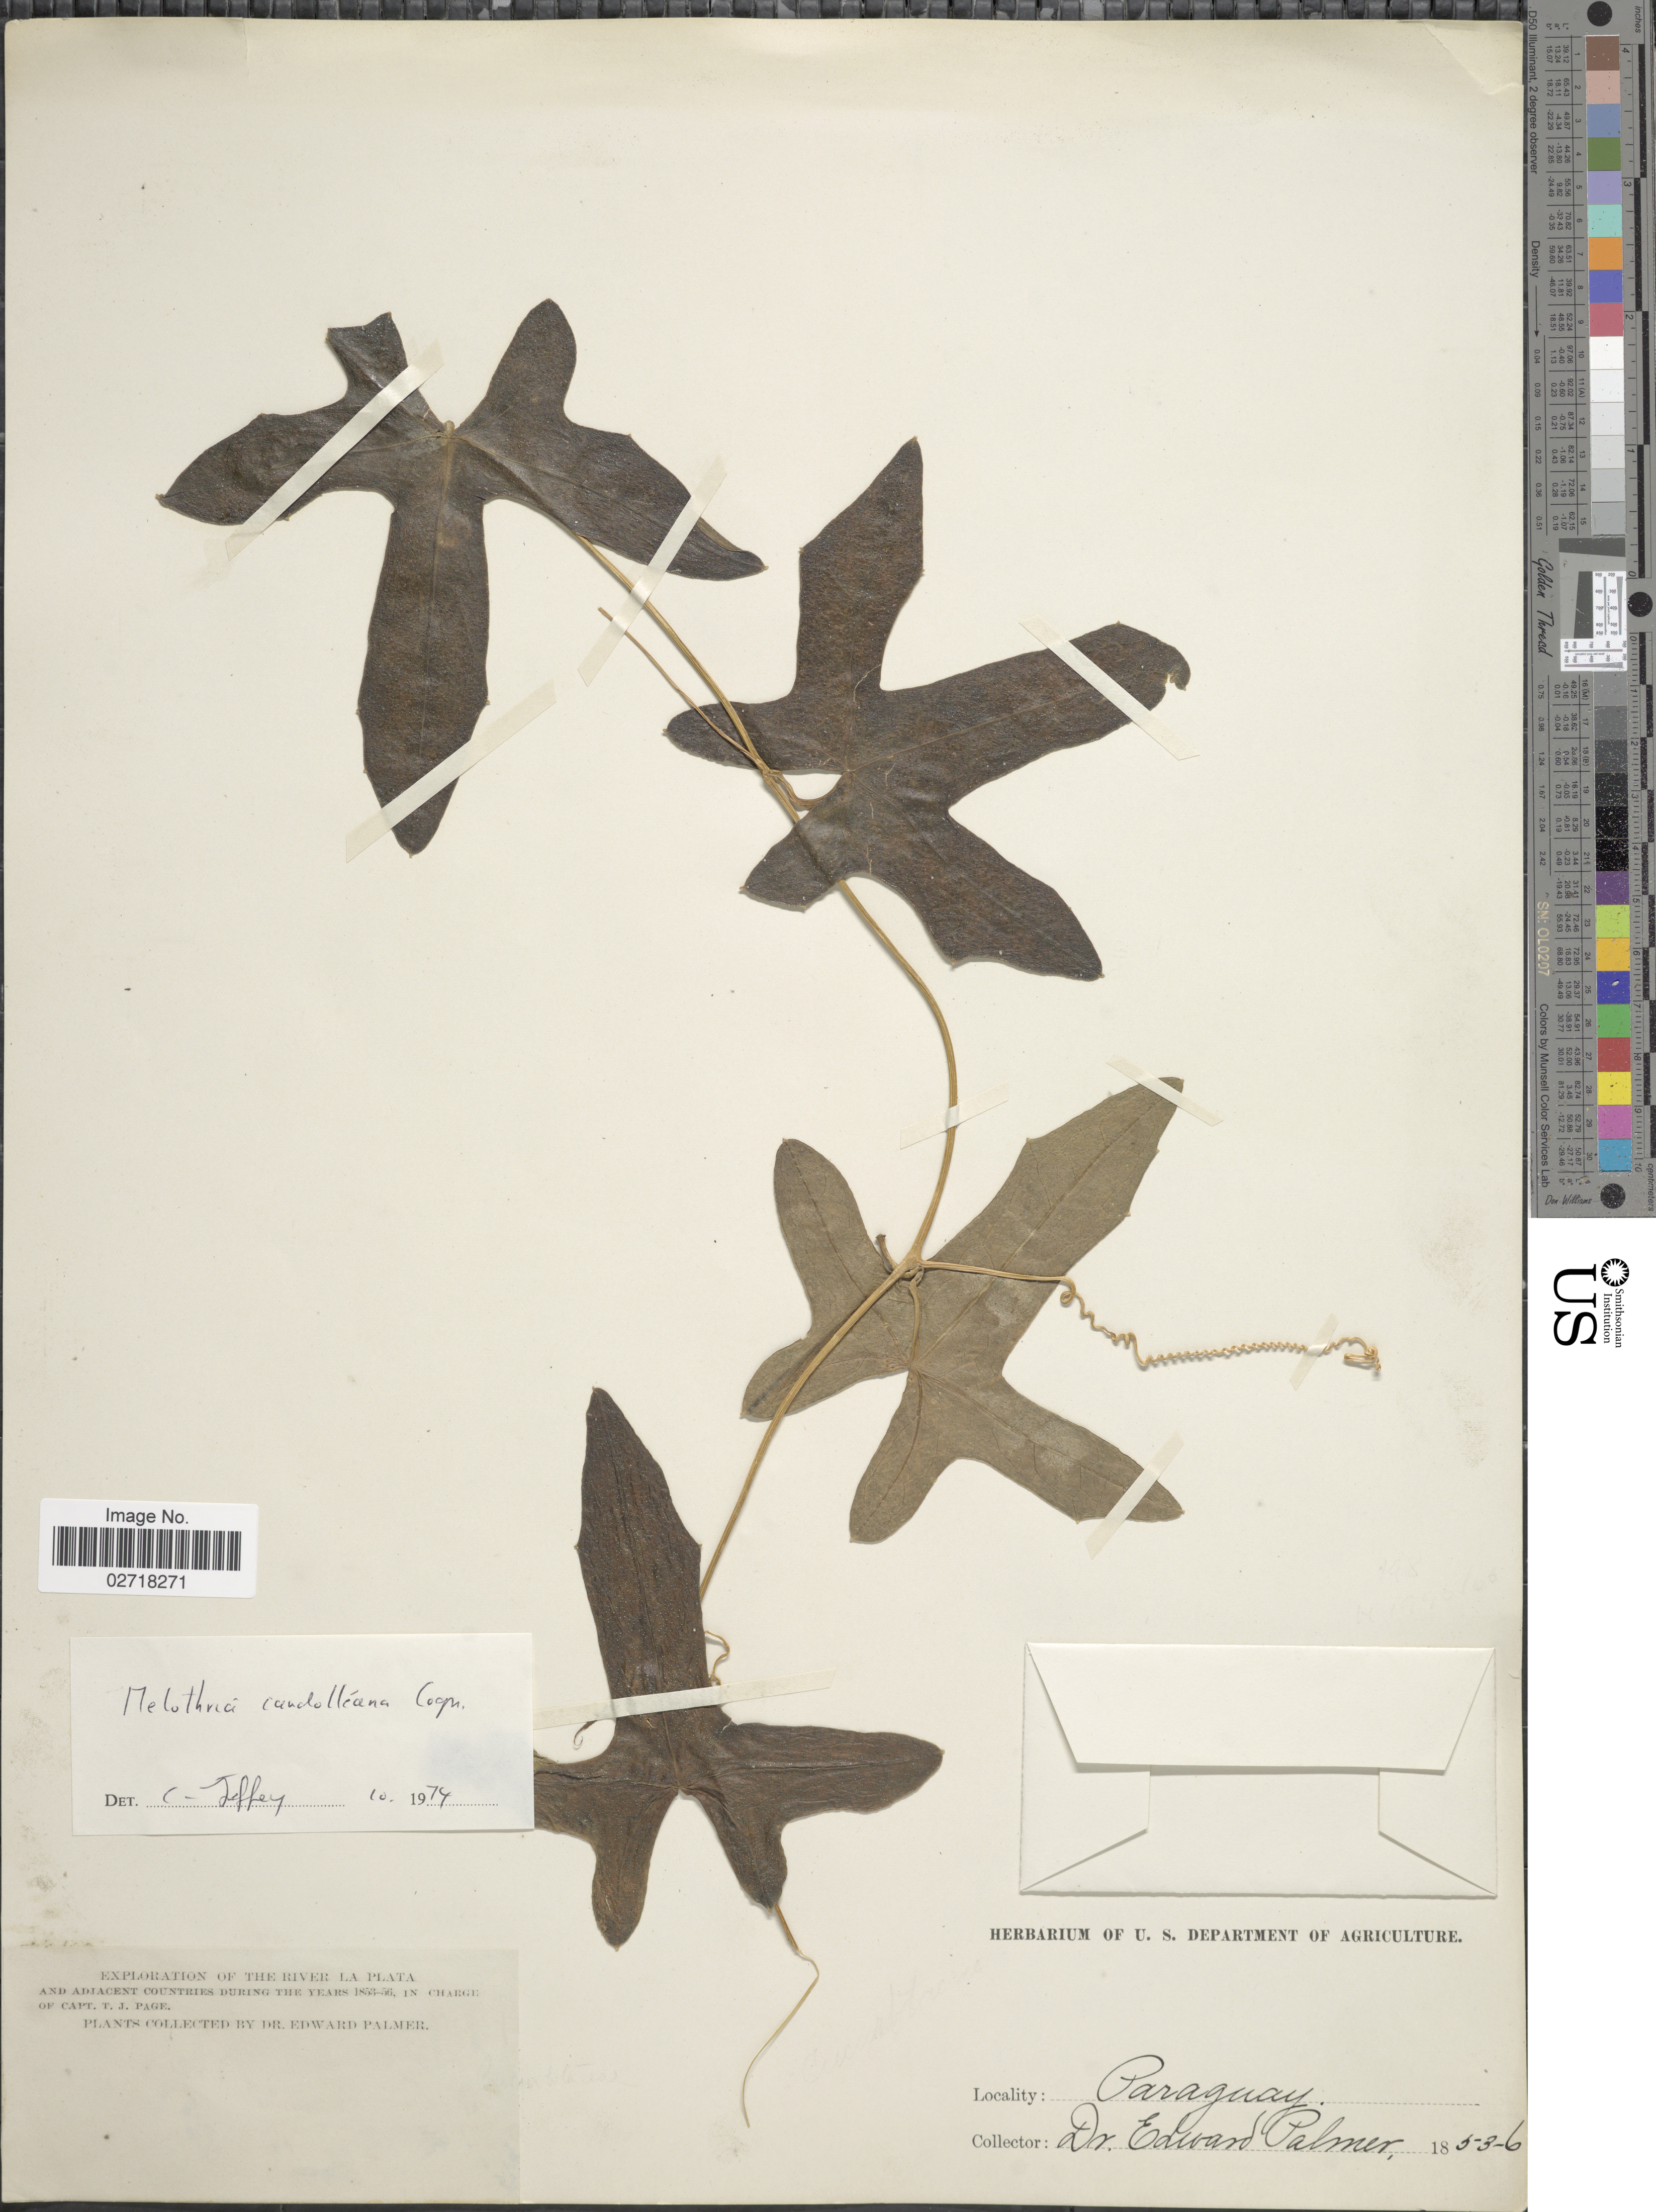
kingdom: Plantae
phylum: Tracheophyta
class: Magnoliopsida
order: Cucurbitales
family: Cucurbitaceae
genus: Melothria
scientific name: Melothria trilobata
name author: Cogn.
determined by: Nee, Michael H.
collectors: E. Palmer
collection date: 1853/1856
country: Paraguay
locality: The River La Plata